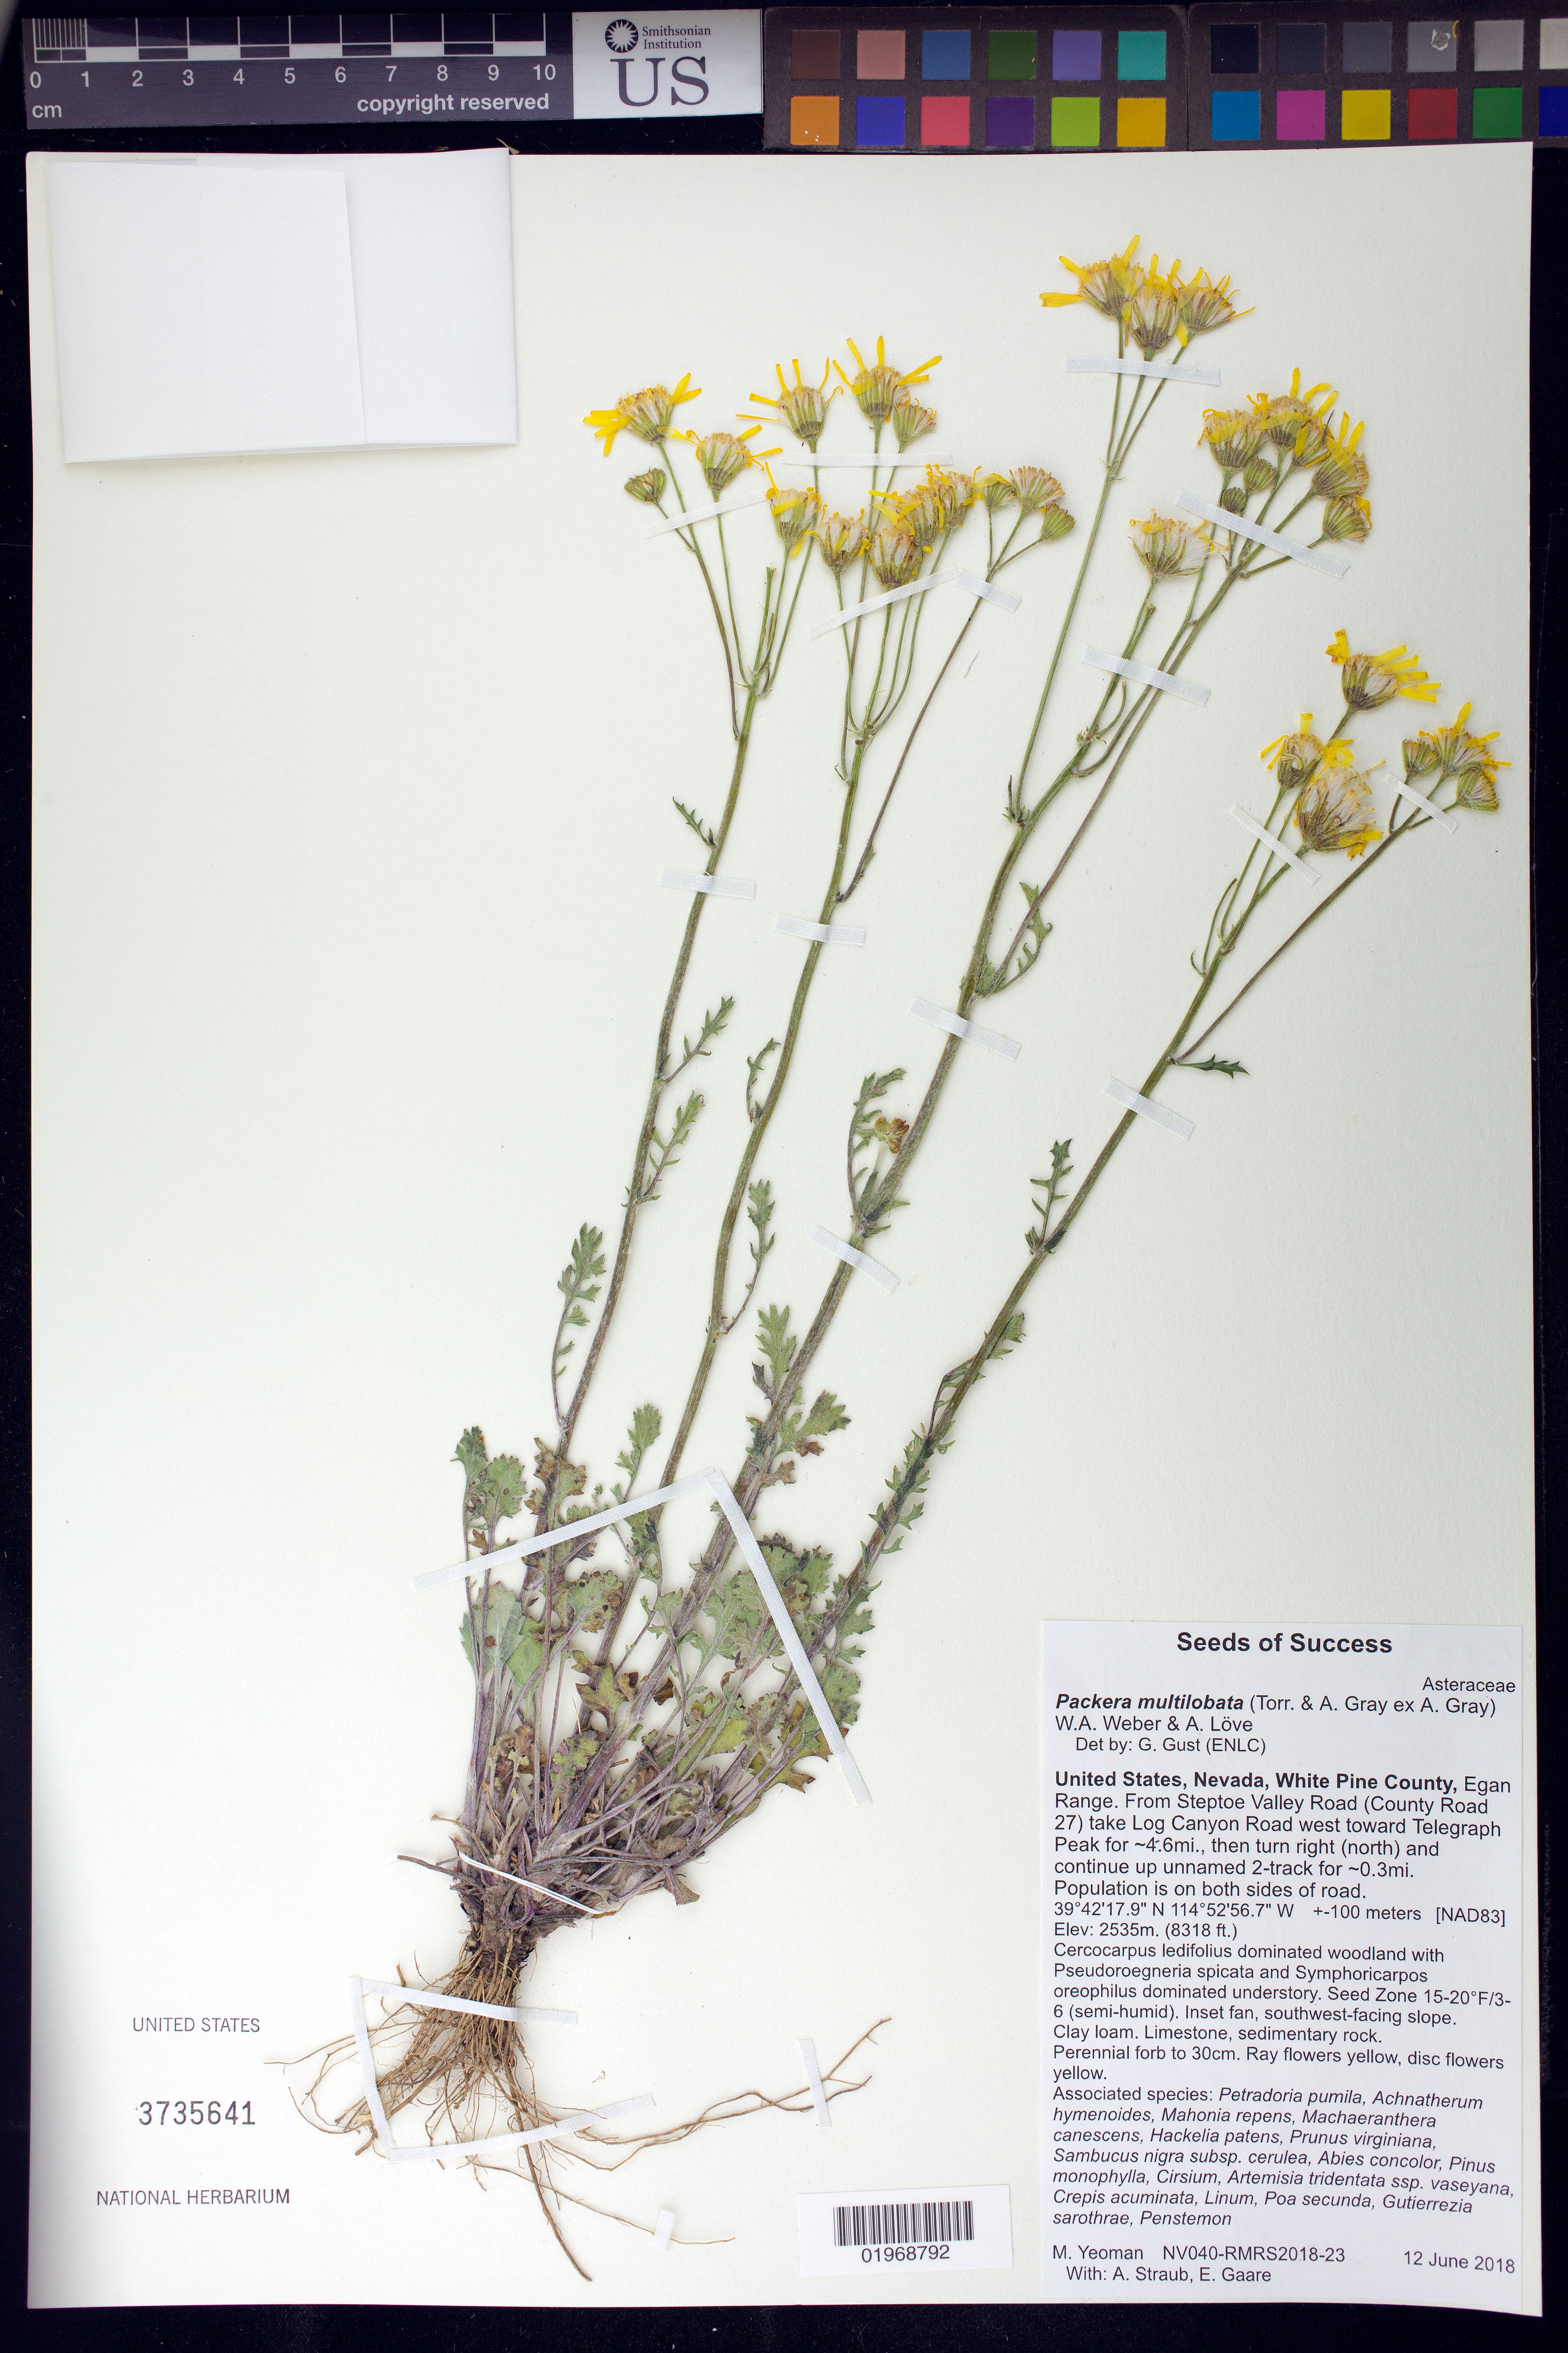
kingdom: Plantae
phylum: Tracheophyta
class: Magnoliopsida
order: Asterales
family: Asteraceae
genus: Packera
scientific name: Packera multilobata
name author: (Torr. & A. Gray) W.A. Weber & Á. Löve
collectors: M. Yeoman, A. Straub & E. Gaare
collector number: NV040-RMRS2018-23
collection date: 2018-06-12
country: United States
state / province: Nevada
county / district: White Pine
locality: Egan Range. From Steptoe Valley Rd (County Rd 27) take Log Canyon Rd W toward Telegraph Peak for 4.6 mi, turn right/north and continue up 2-track for 0.3 mi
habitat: Clay loam, limestone, sedimentary rock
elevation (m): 2535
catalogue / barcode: US 3735641